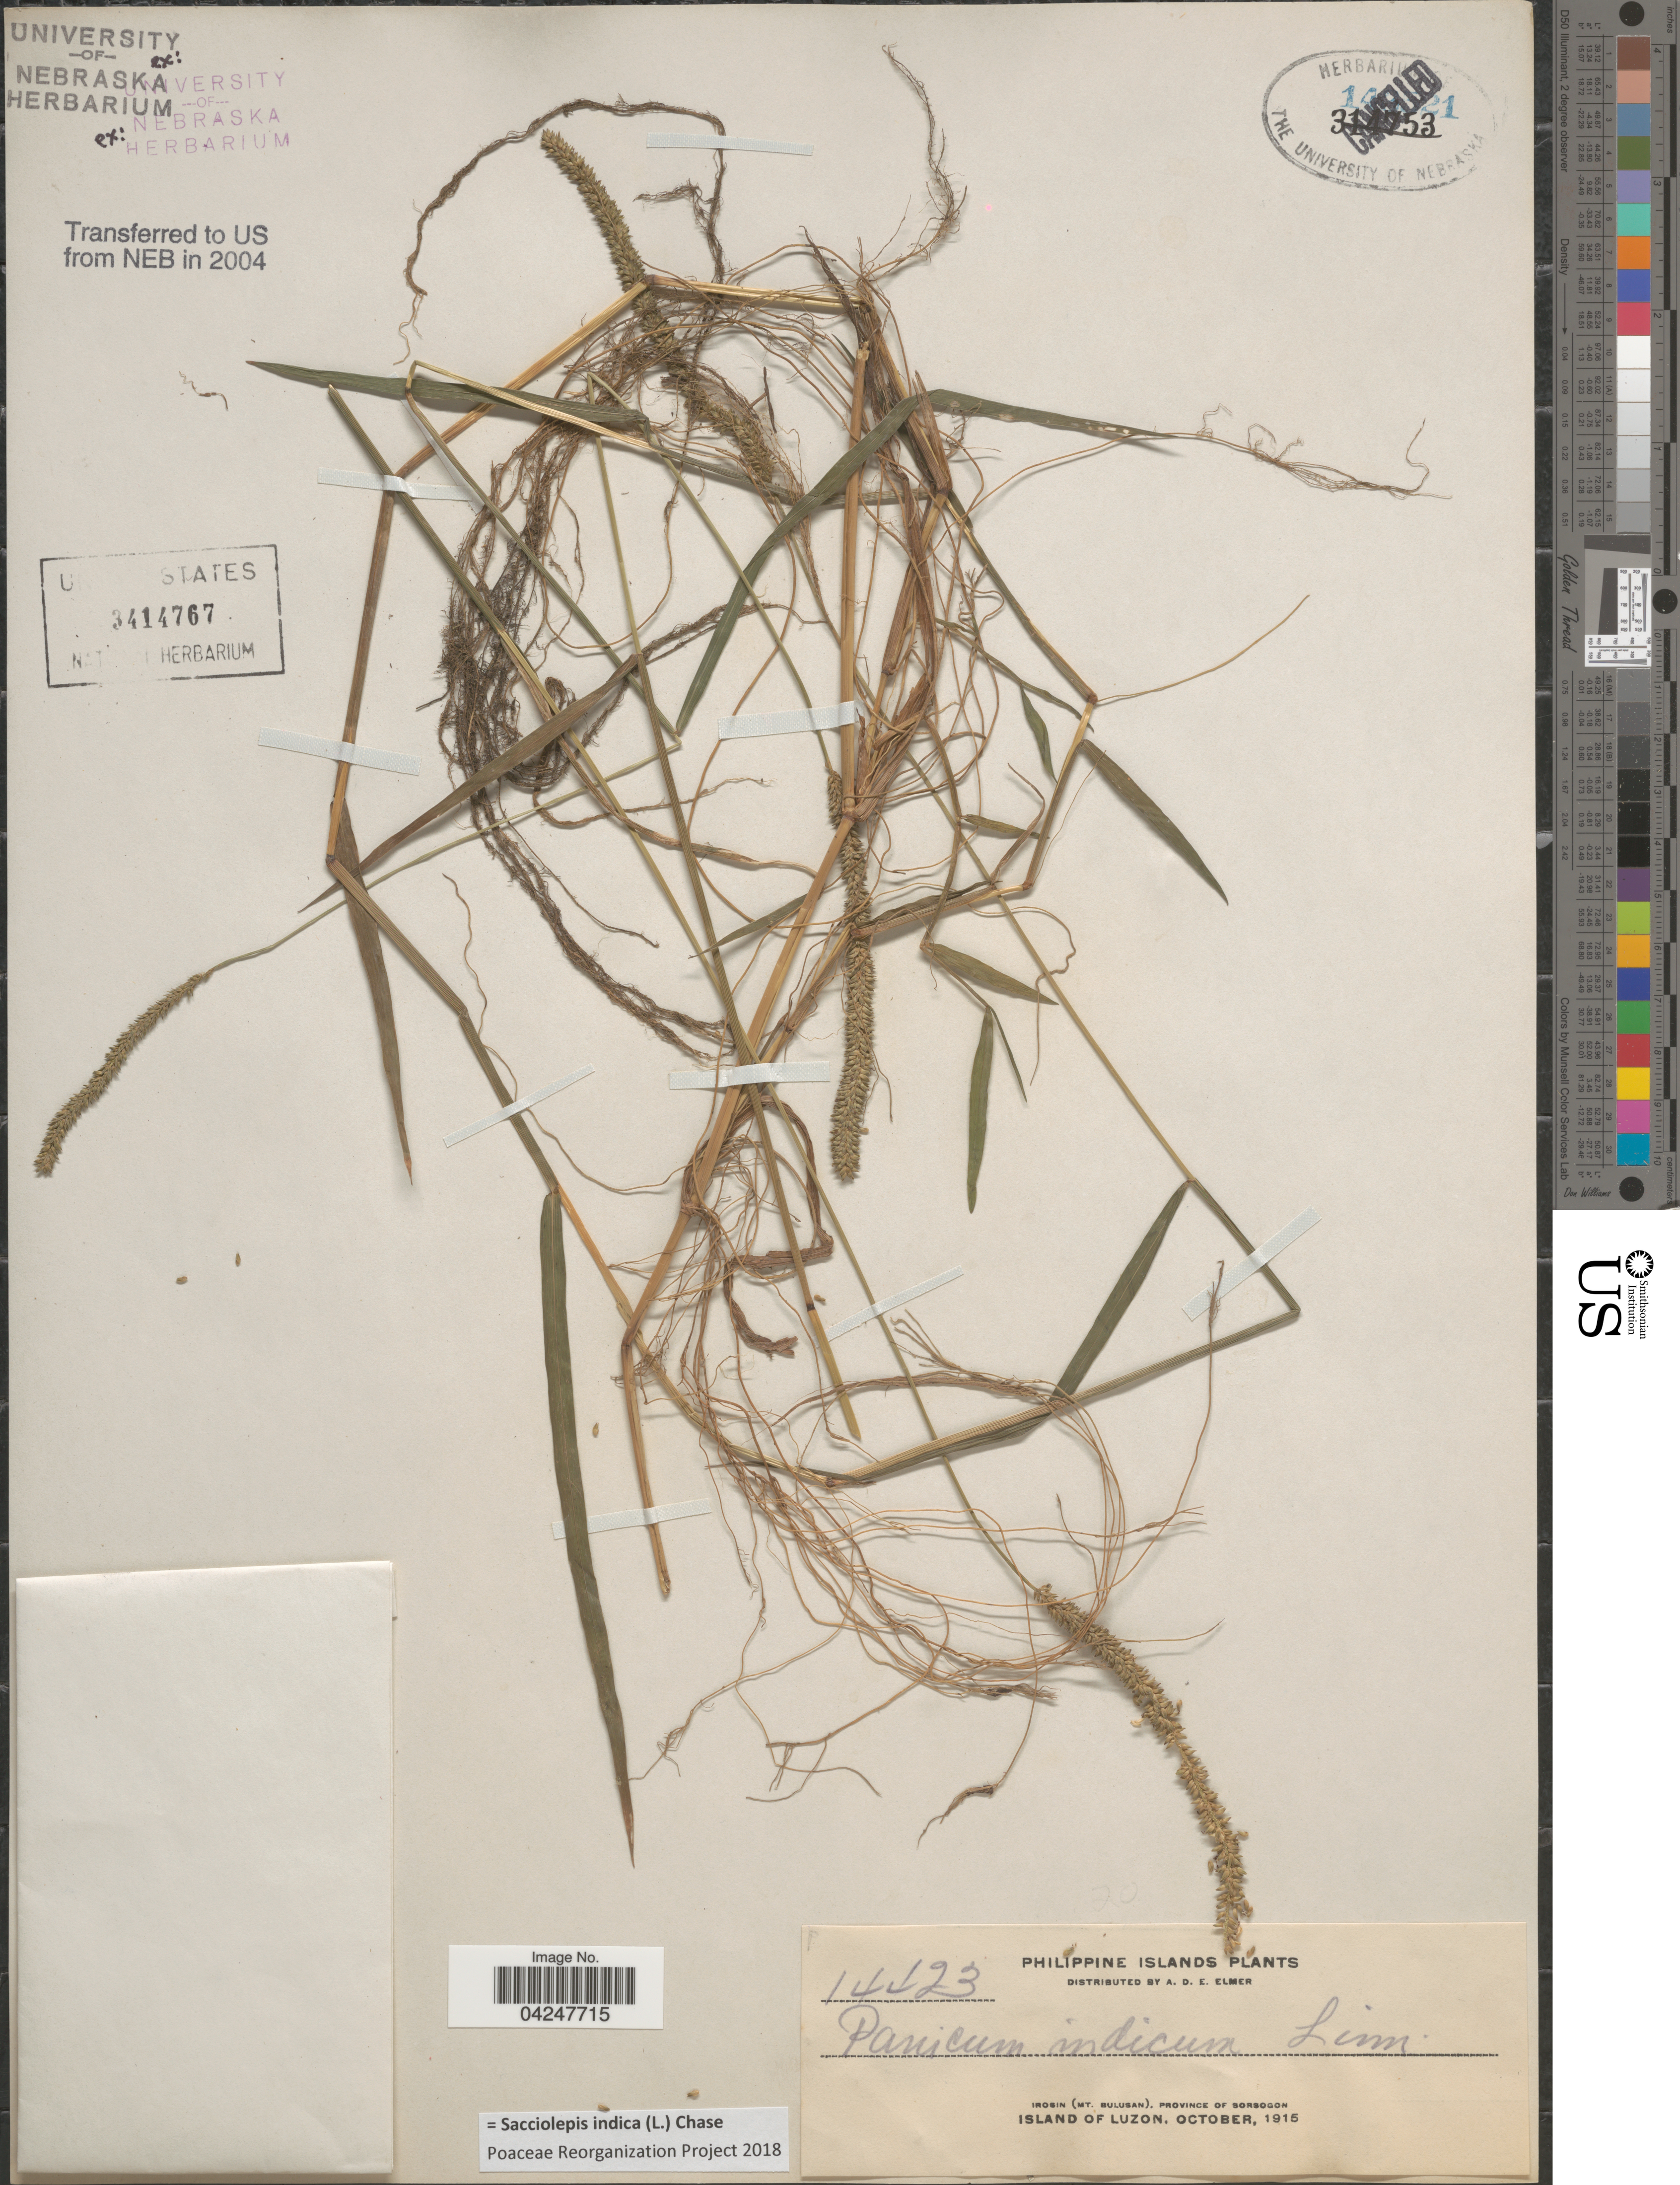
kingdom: Plantae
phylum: Tracheophyta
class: Liliopsida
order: Poales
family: Poaceae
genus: Sacciolepis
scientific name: Sacciolepis indica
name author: (L.) Chase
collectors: A. D. E. Elmer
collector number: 14423*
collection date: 1915-10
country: Philippines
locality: Philippine Islands. Irosin (Mt. Bulusan), Province of Sorsogon. Island of Luzon.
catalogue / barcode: US 3414767